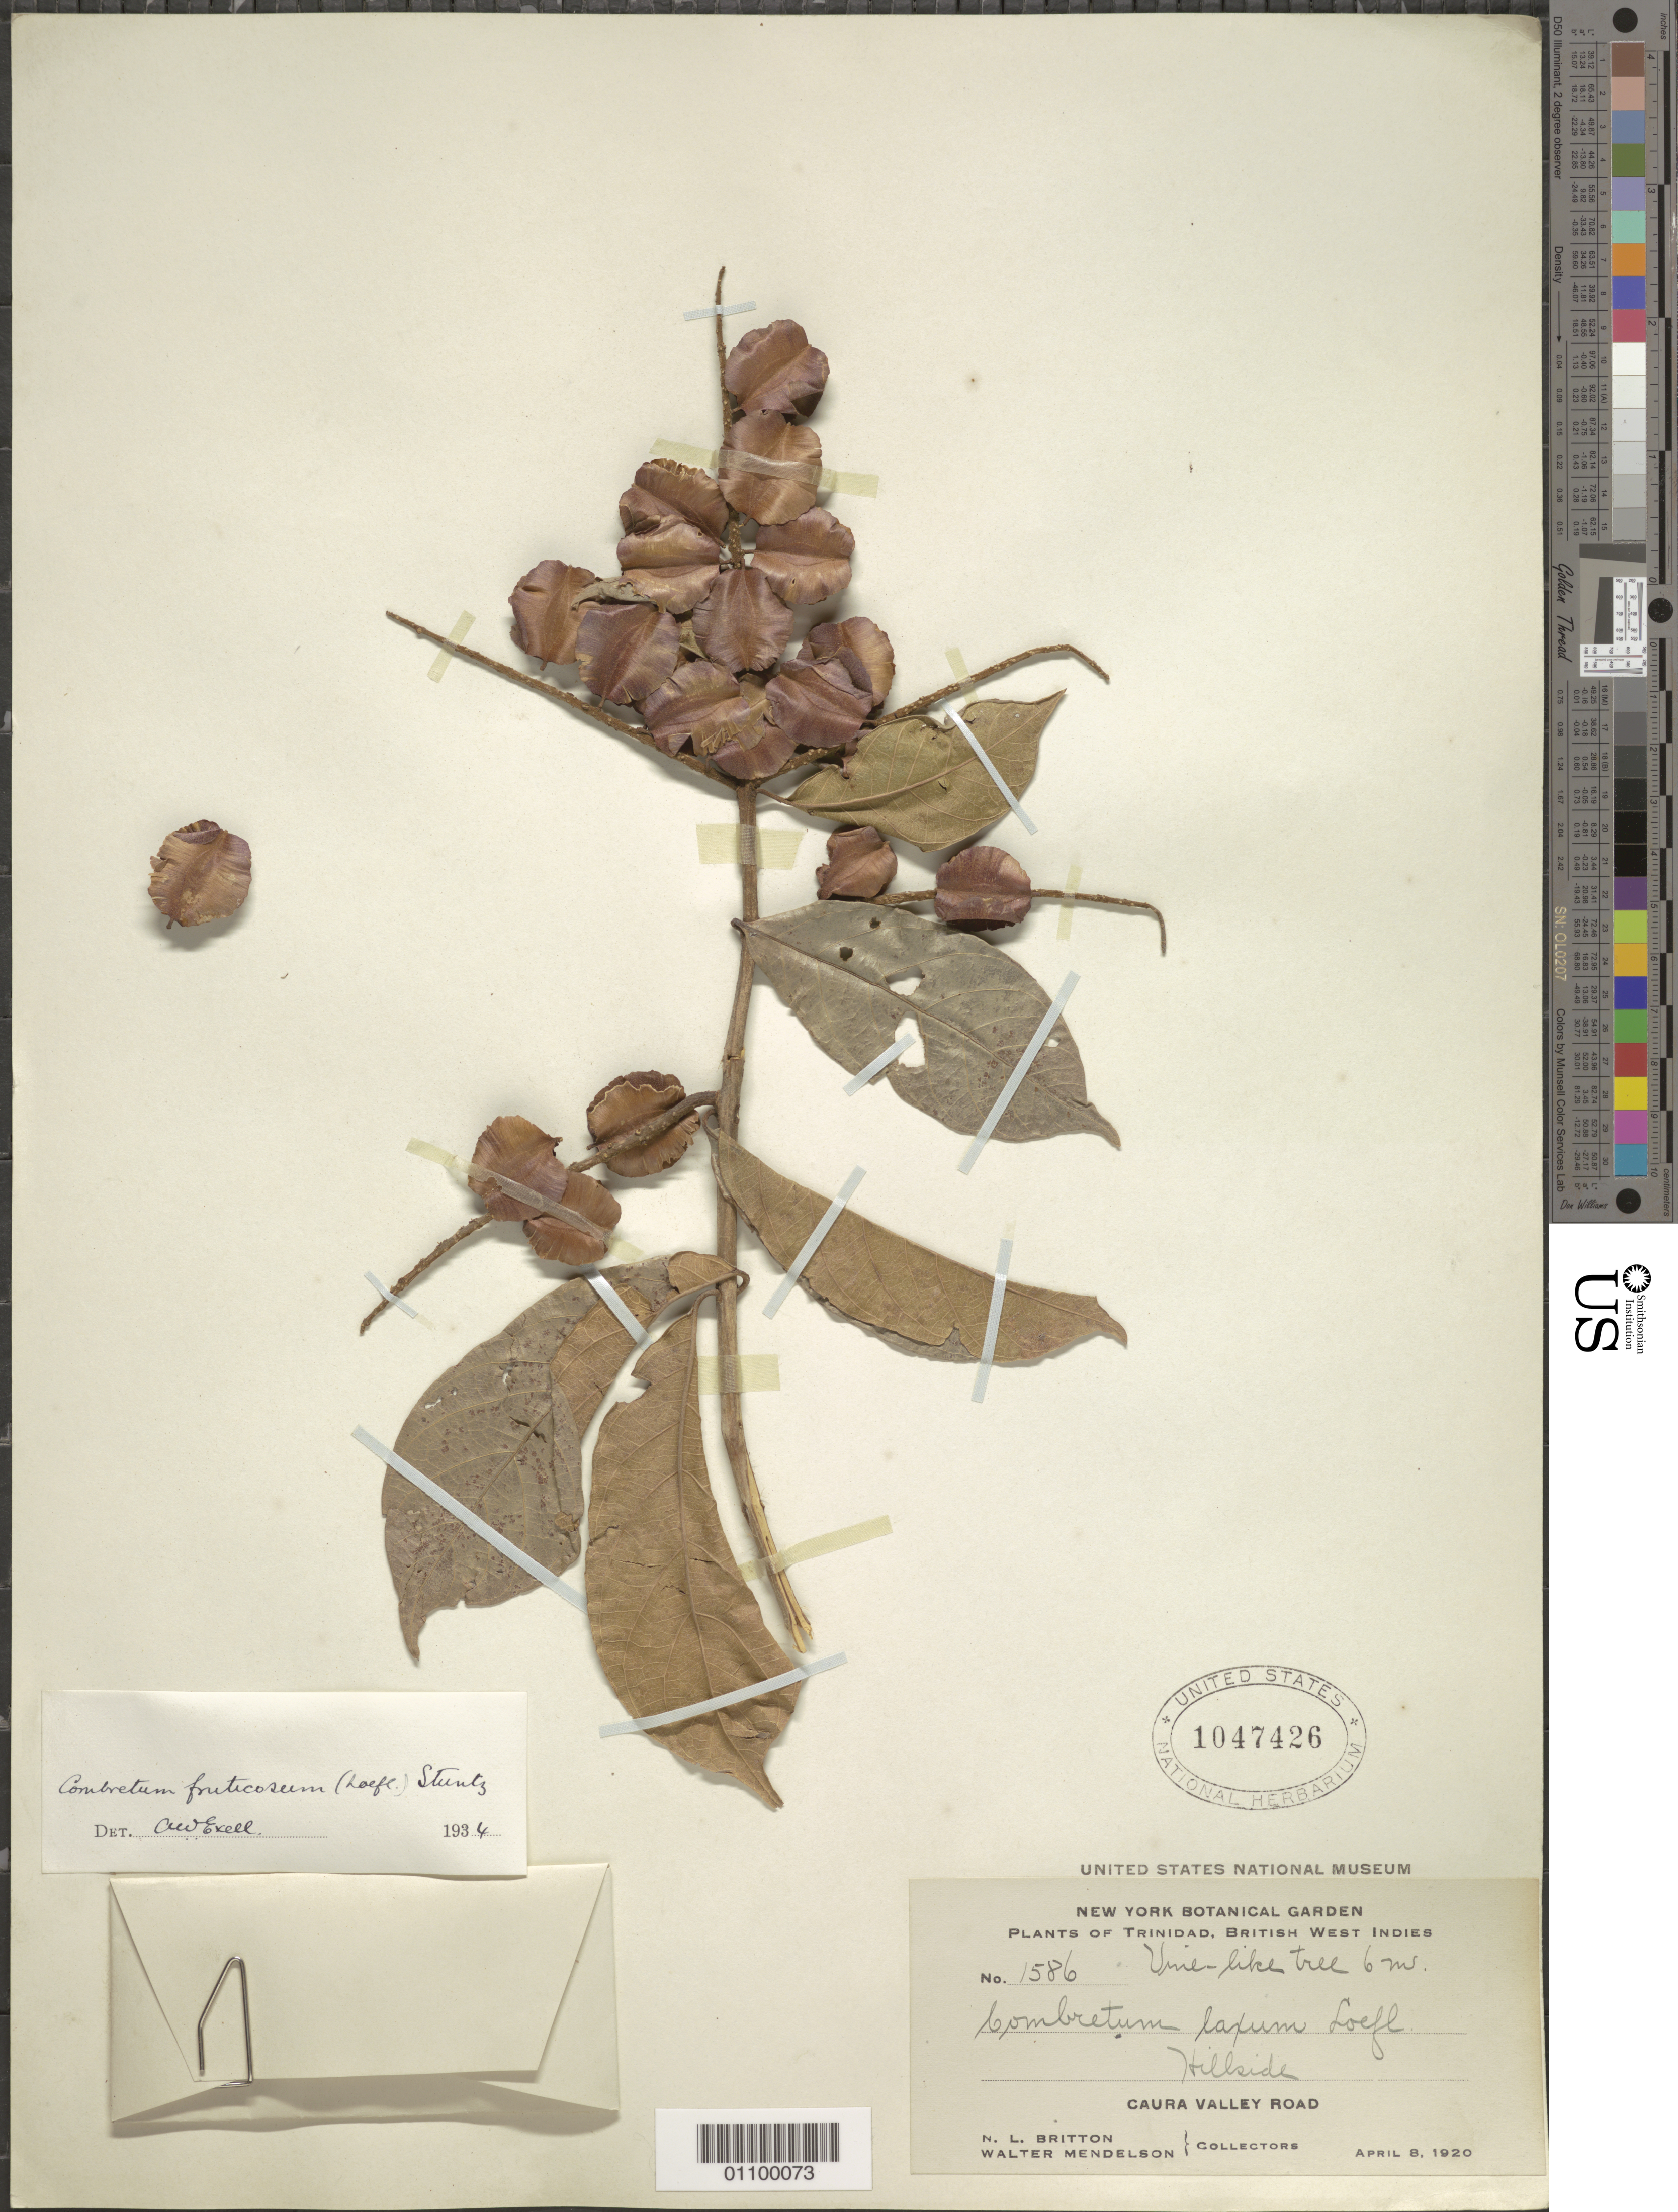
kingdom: Plantae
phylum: Tracheophyta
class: Magnoliopsida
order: Myrtales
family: Combretaceae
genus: Combretum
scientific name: Combretum fruticosum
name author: (Loefl.) Stuntz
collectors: N. Britton & W. Mendelson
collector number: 1586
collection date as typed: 08 Apr 1920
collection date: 1920-04-08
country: Trinidad and Tobago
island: Trinidad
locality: Caura Valley Road, Hillside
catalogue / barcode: US 1047426